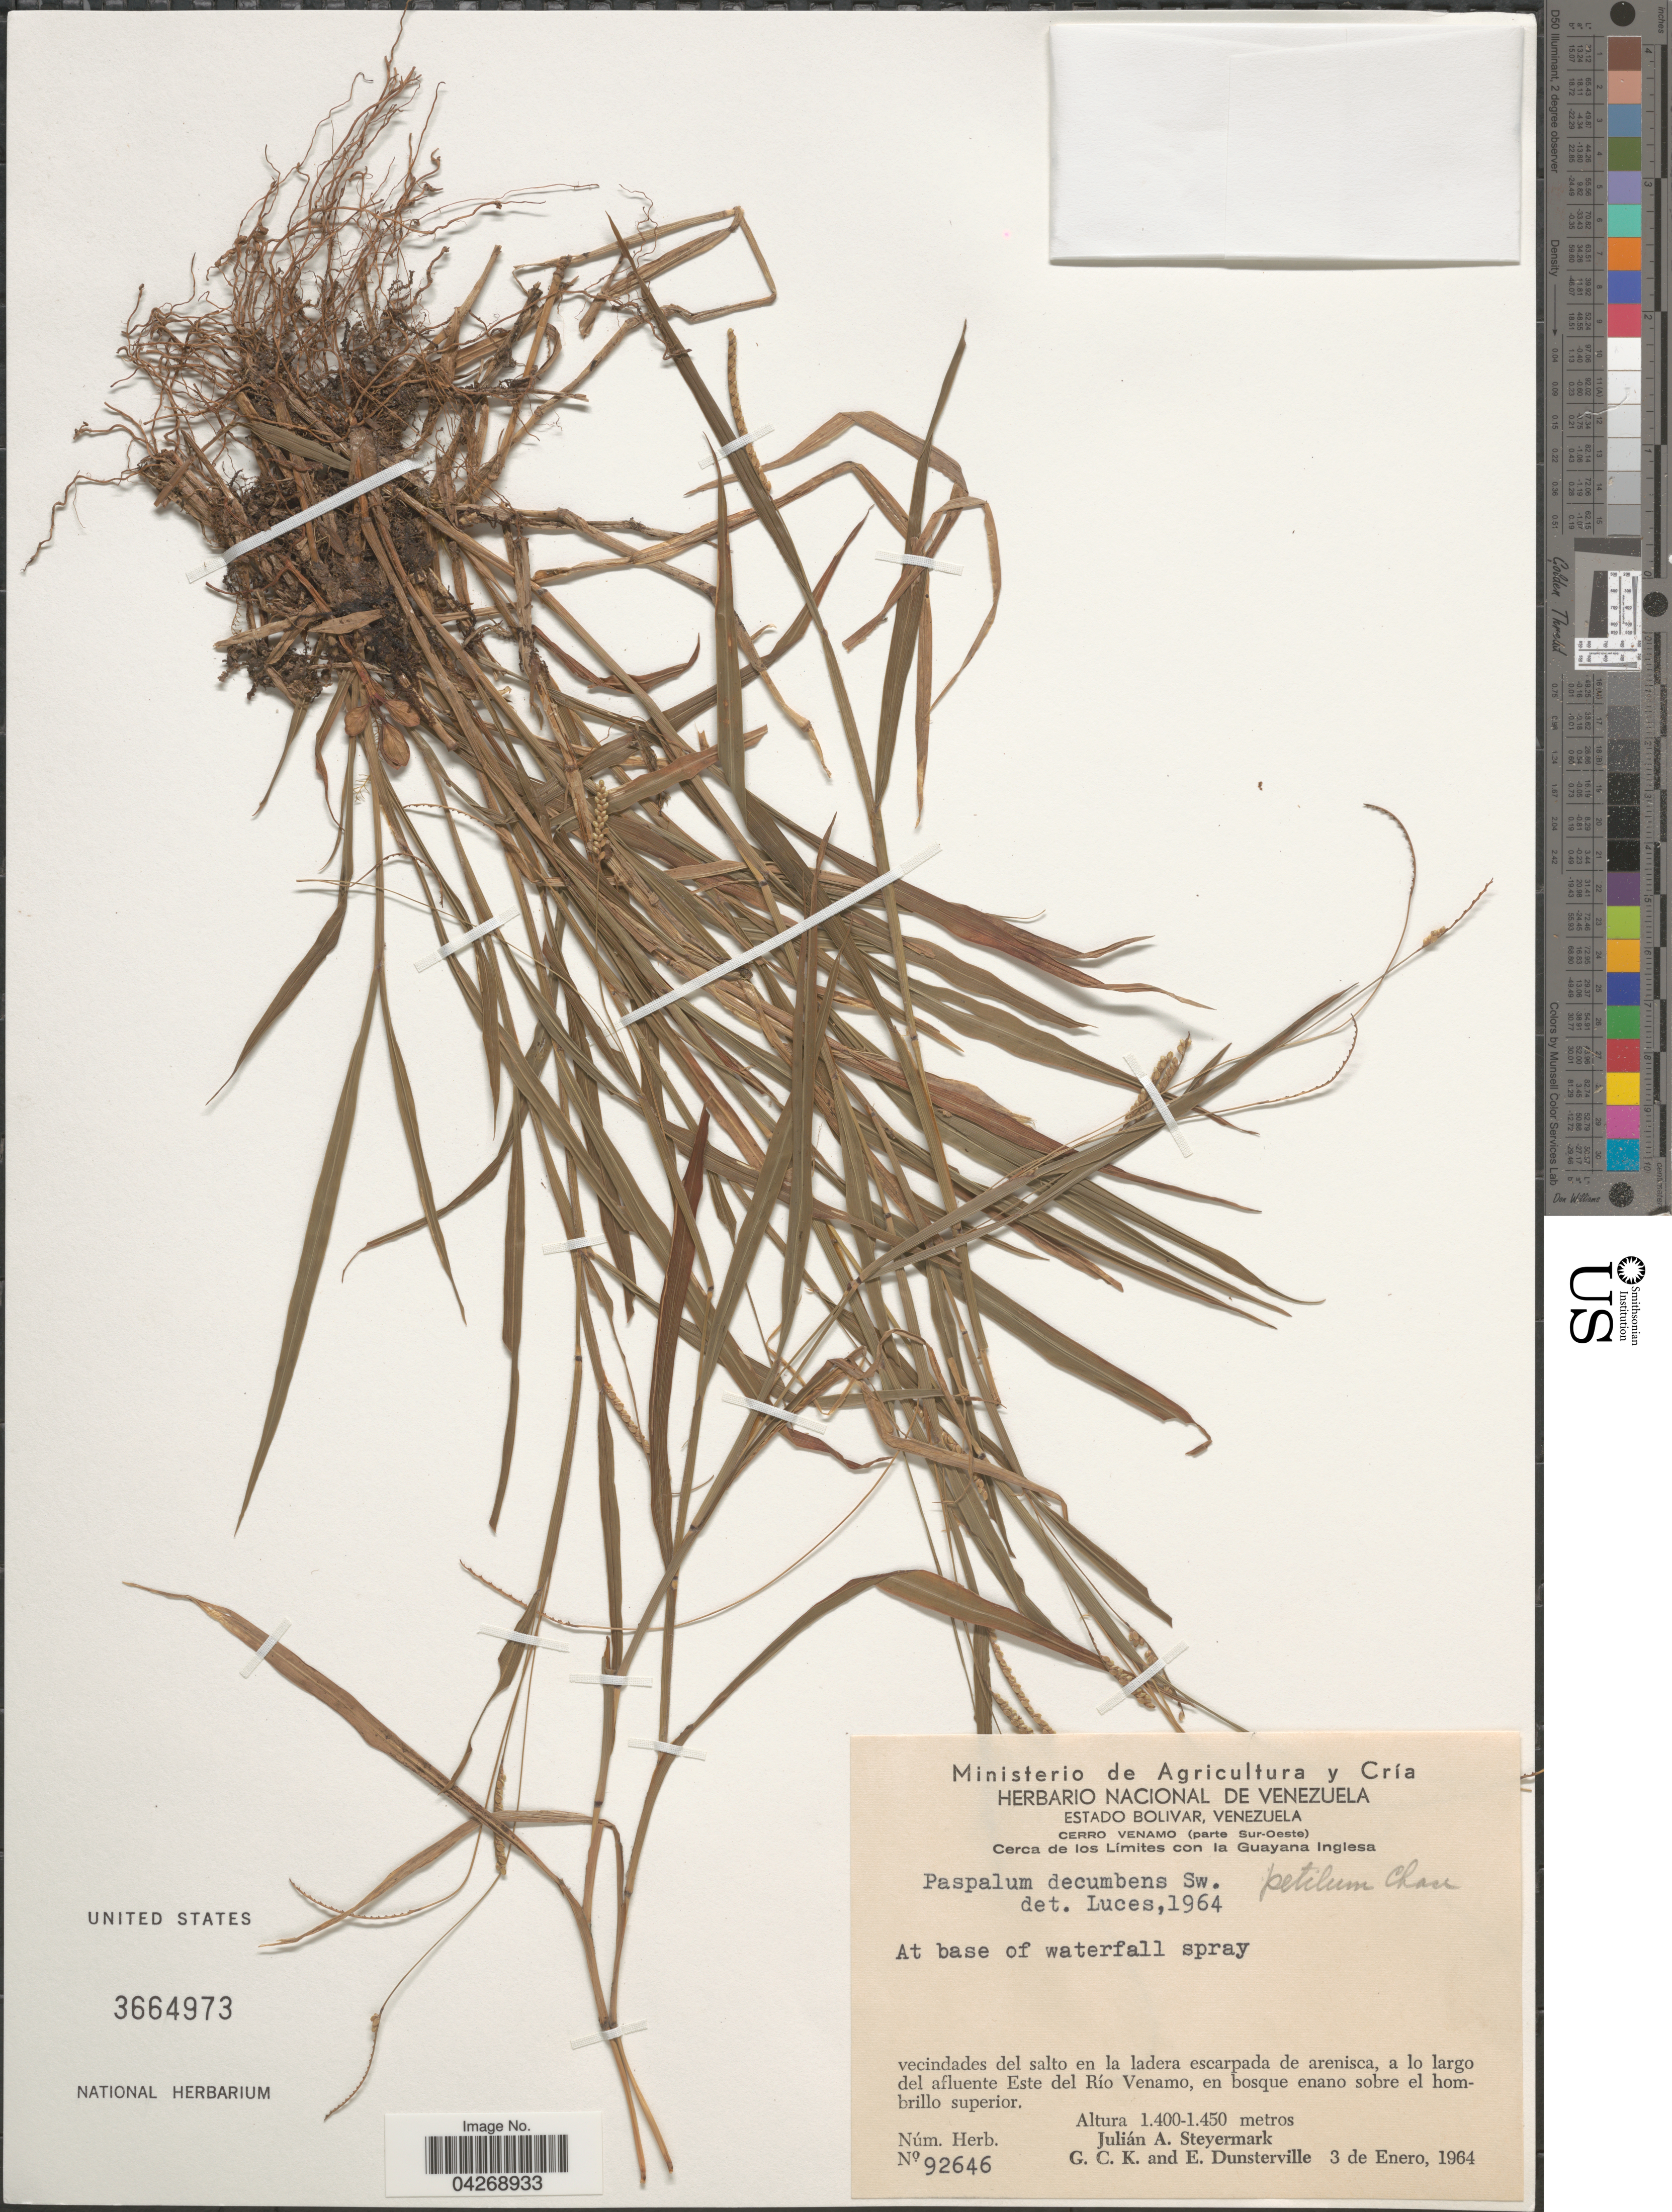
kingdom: Plantae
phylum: Tracheophyta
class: Liliopsida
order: Poales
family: Poaceae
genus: Paspalum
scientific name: Paspalum decumbens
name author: Sw.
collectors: J. Steyermark, G. C. K. Dunsterville & E. Dunsterville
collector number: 92646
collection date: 1964-01-03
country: Venezuela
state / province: Bolivar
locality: Cerro Venamo (parte Sur-Oeste). Cerca de los Límites con la Guayana Inglesa. At base of waterfall spray. Vecindades del salto en la ladera escarpada de arenisca, a lo largo del afluente Este del Río Venamo, en bosque enano sobre el hombrillo superior.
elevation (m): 1400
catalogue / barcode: US 3664973